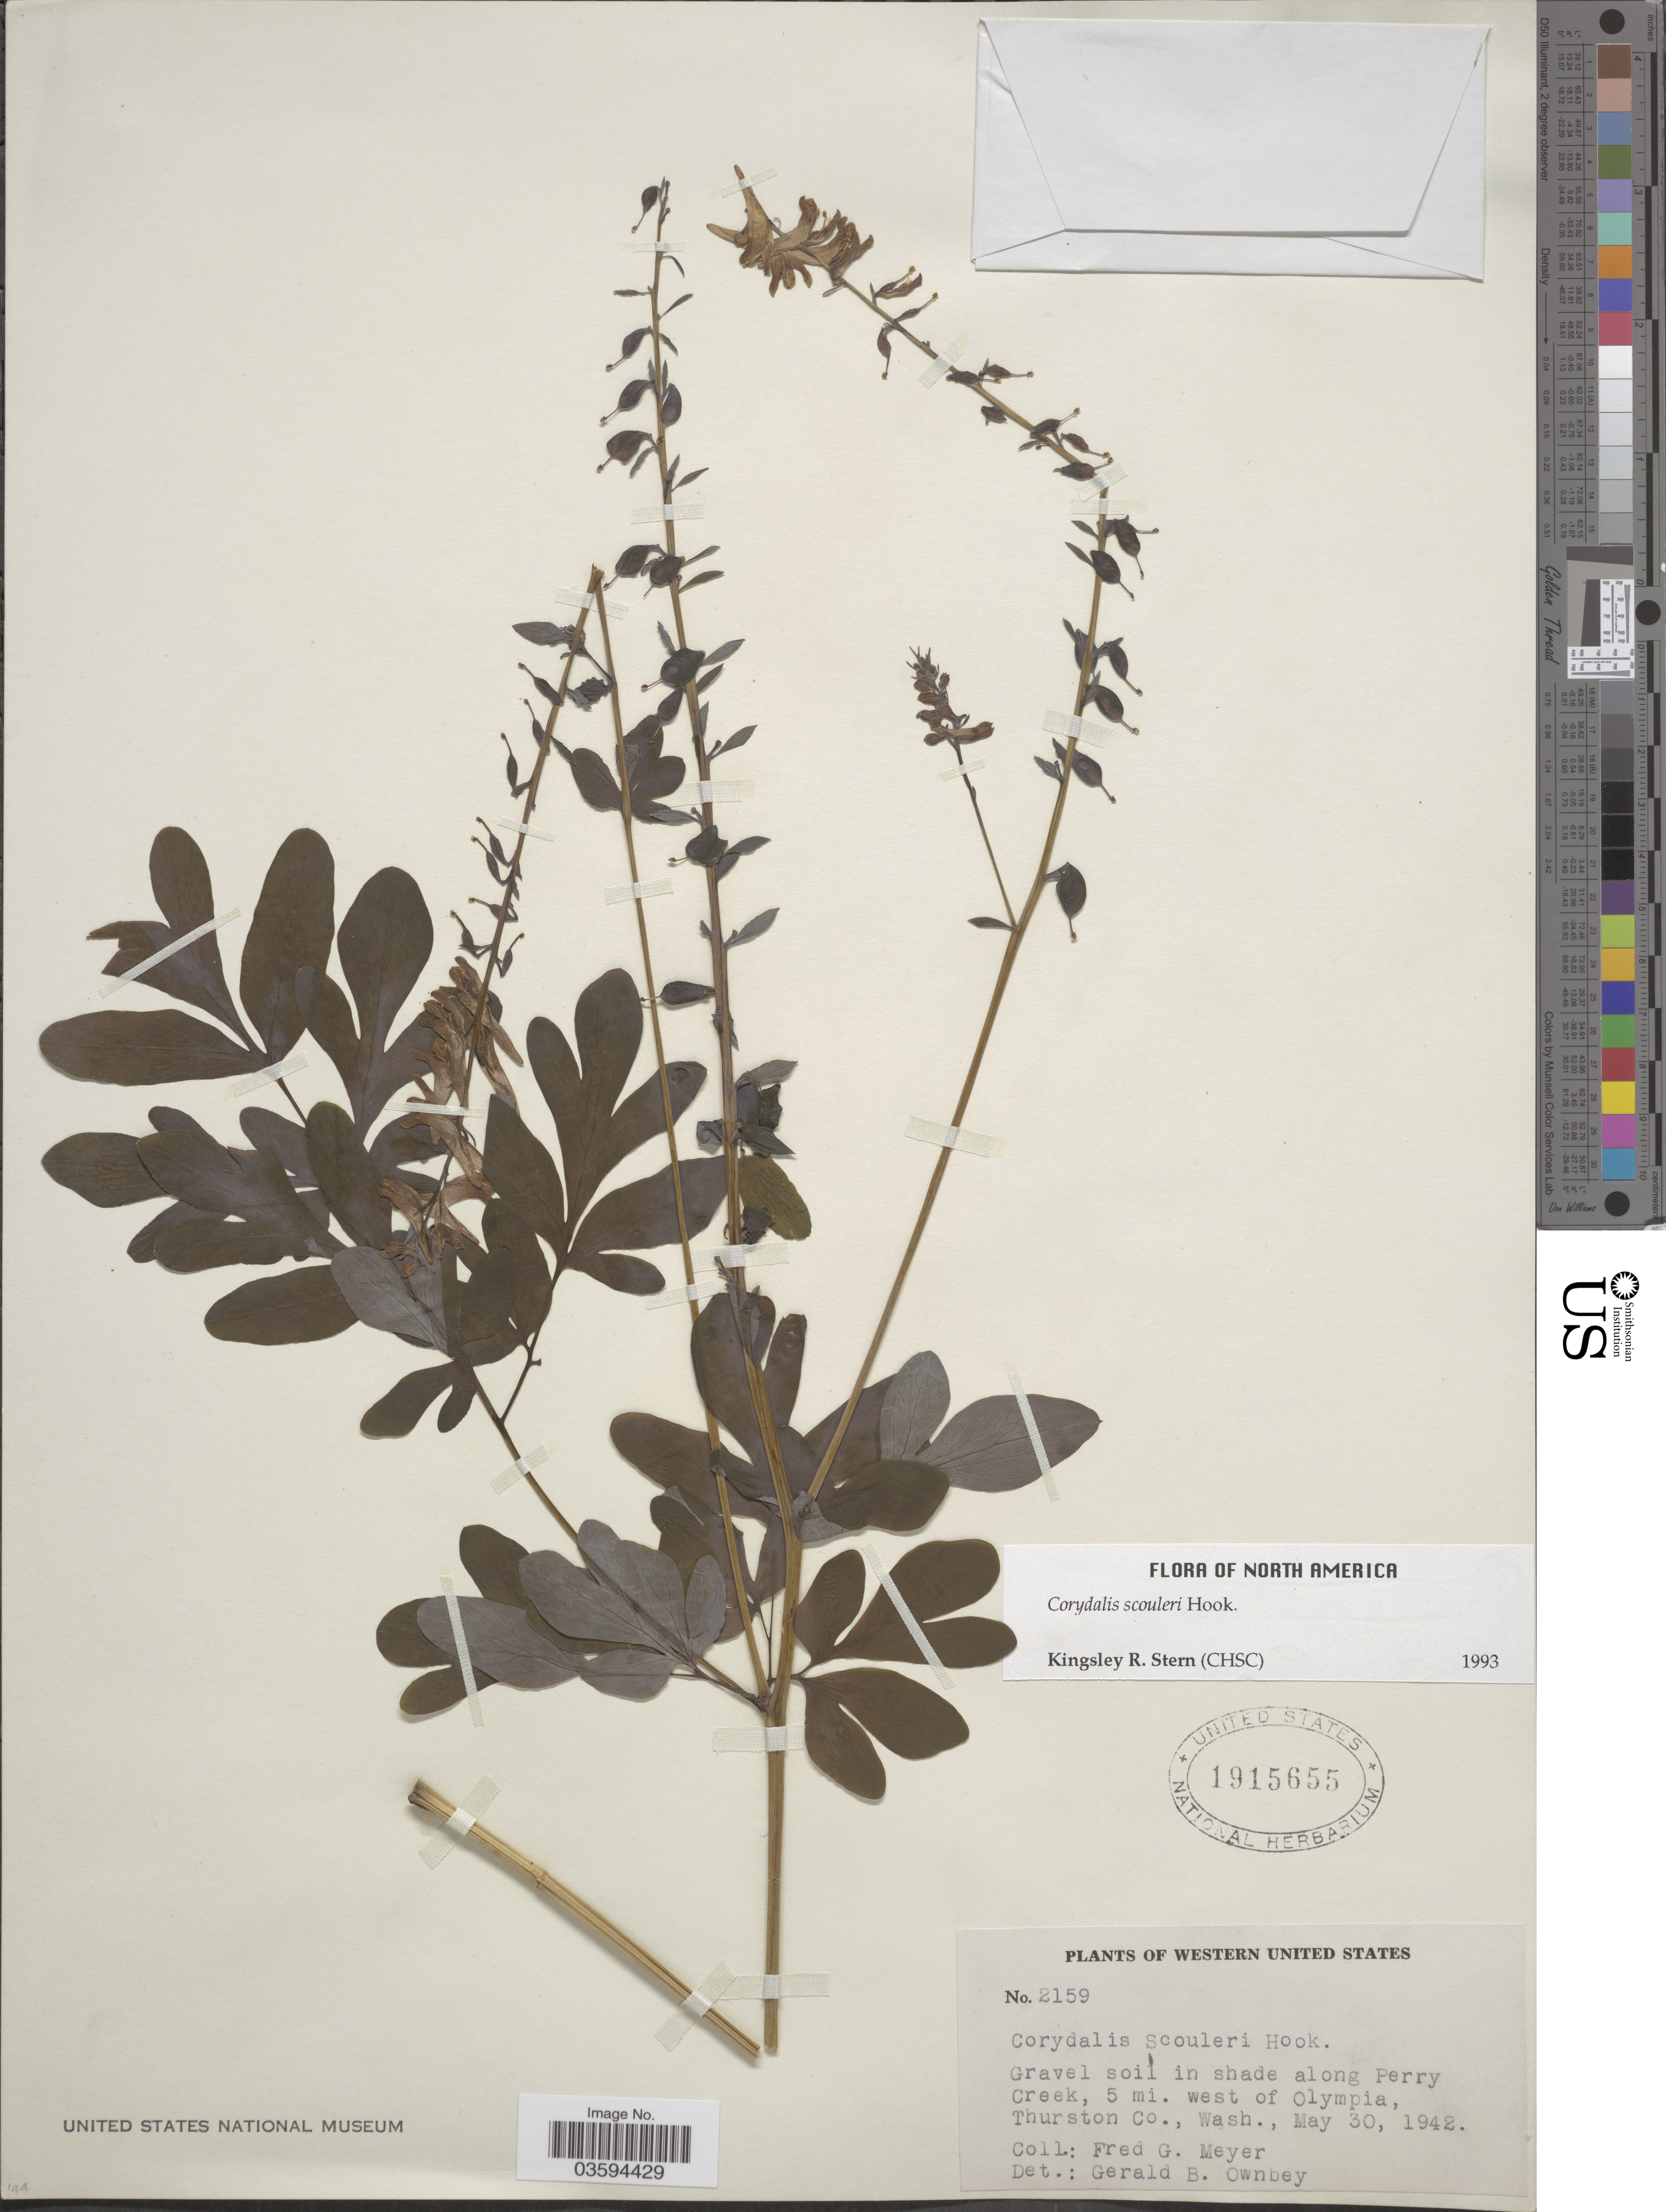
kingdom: Plantae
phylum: Tracheophyta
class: Magnoliopsida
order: Ranunculales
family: Papaveraceae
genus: Corydalis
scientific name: Corydalis scouleri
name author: Hook.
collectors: F. Meyer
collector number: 2159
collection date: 1942-05-30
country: United States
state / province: Washington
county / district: Thurston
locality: Western United States. Along Perry Creek, 5 mi. west of Olympia, Thurston Co.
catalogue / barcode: US 1915655